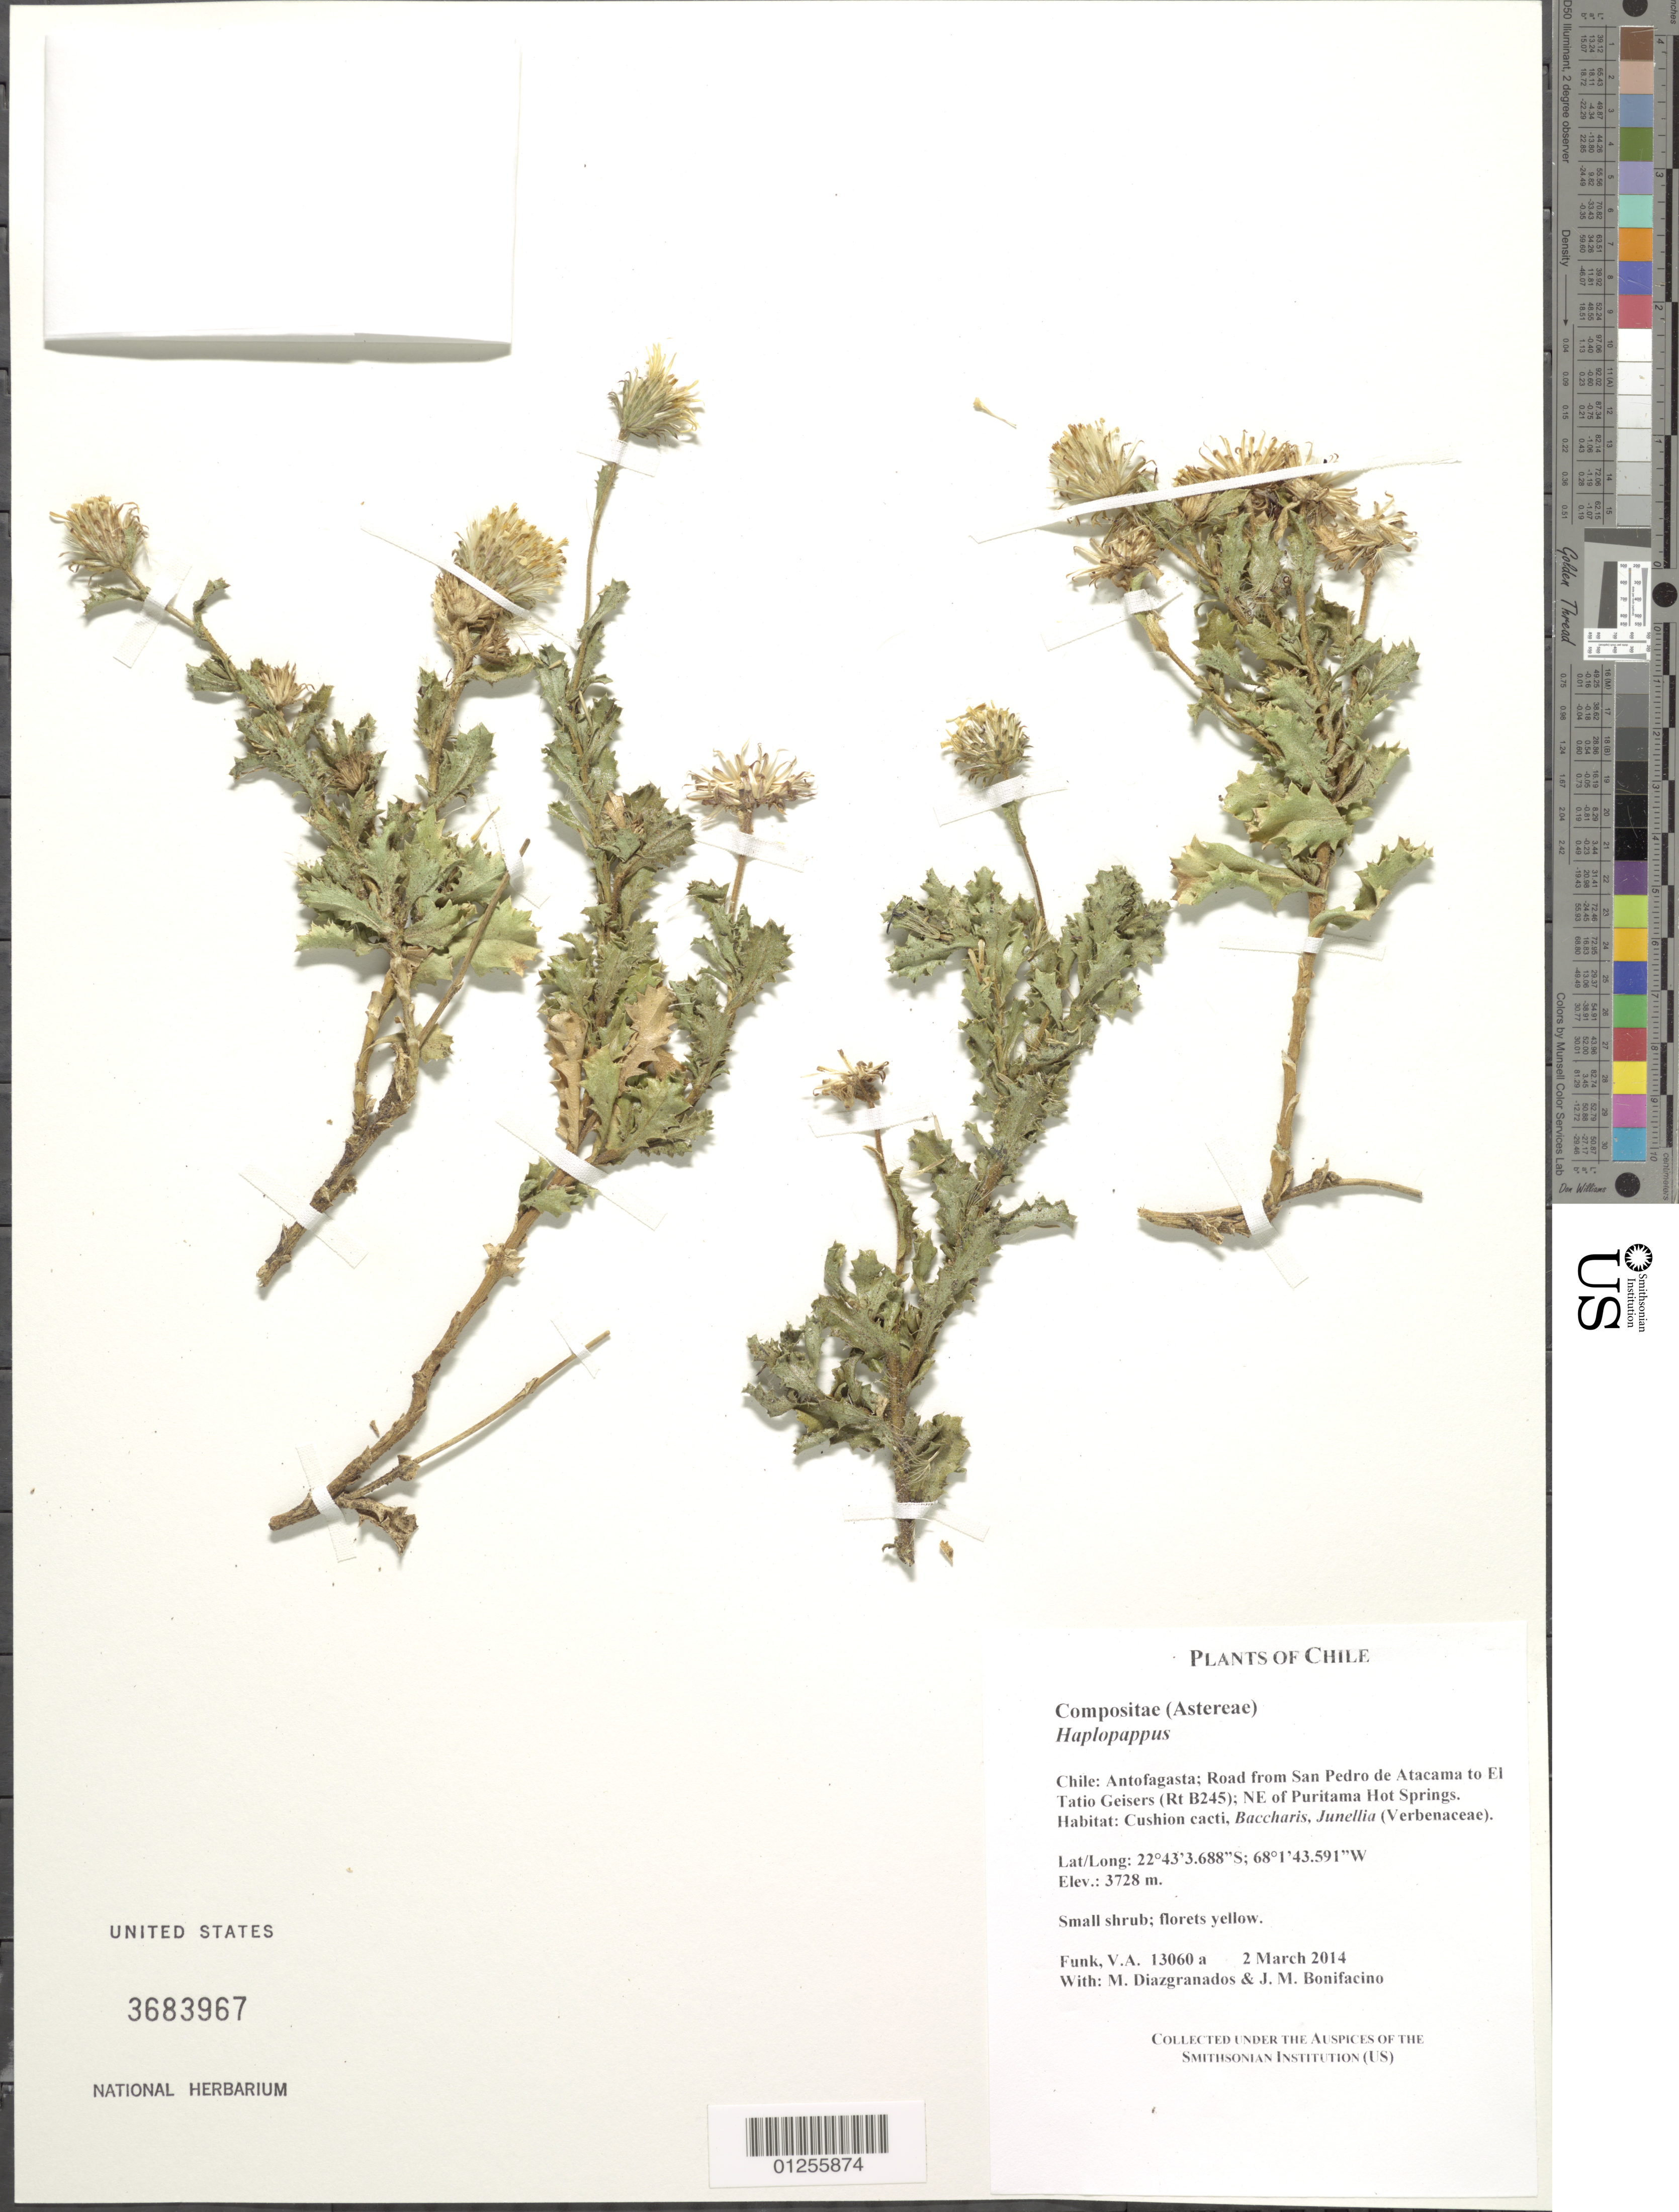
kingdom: Plantae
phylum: Tracheophyta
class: Magnoliopsida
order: Asterales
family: Asteraceae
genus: Haplopappus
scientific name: Haplopappus sp.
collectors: V. Funk, M. Diazgranados C. & M. Bonifacino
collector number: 13060 a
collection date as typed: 2 March 2014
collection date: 2014-03-02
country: Chile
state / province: Antofagasta (II)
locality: Road from San Pedro de Atacama to El Tatio Geisers (Rt B245); NE of Puritama Hot Springs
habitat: Cushion cacti, Baccharis, Junellia (Verbenaceae)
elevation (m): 3738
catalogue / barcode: US 3683967